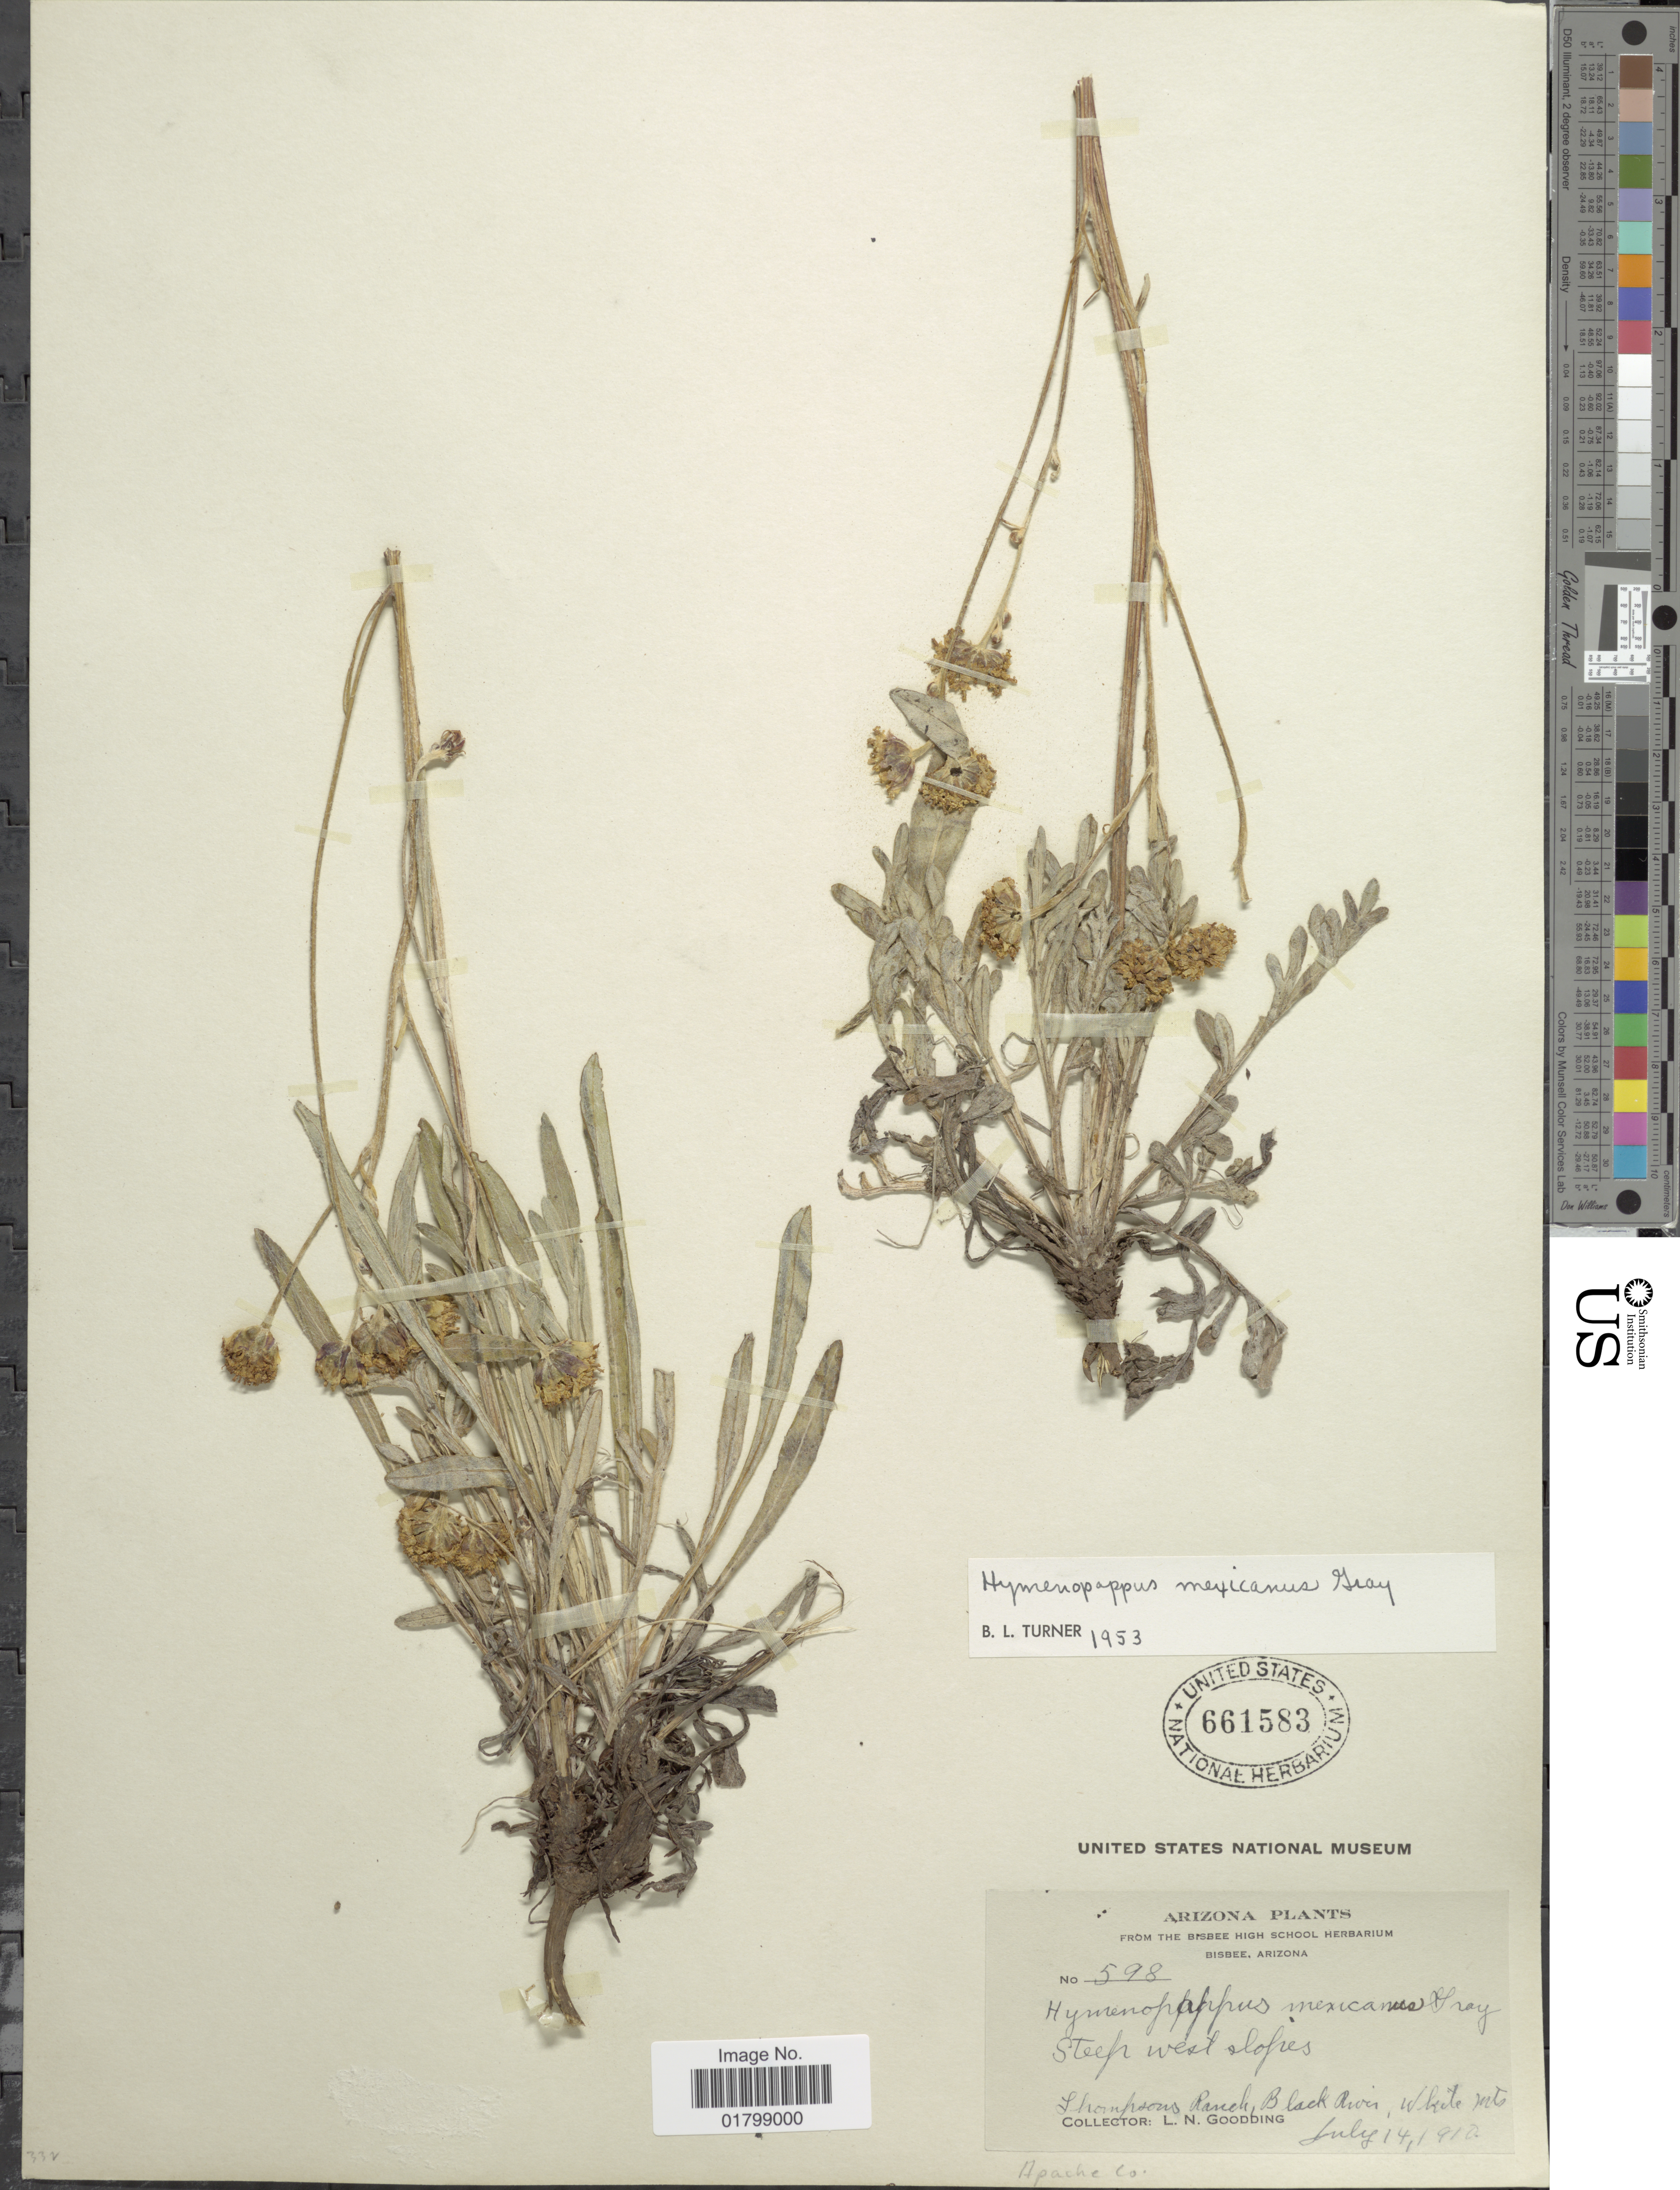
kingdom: Plantae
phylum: Tracheophyta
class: Magnoliopsida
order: Asterales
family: Asteraceae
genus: Hymenopappus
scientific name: Hymenopappus mexicanus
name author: A. Gray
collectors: L. N. Goodding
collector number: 598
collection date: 1910-07-14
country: United States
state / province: Arizona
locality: Thompsons Ranch, Black River, White Mts. Apache Co.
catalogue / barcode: US 661583